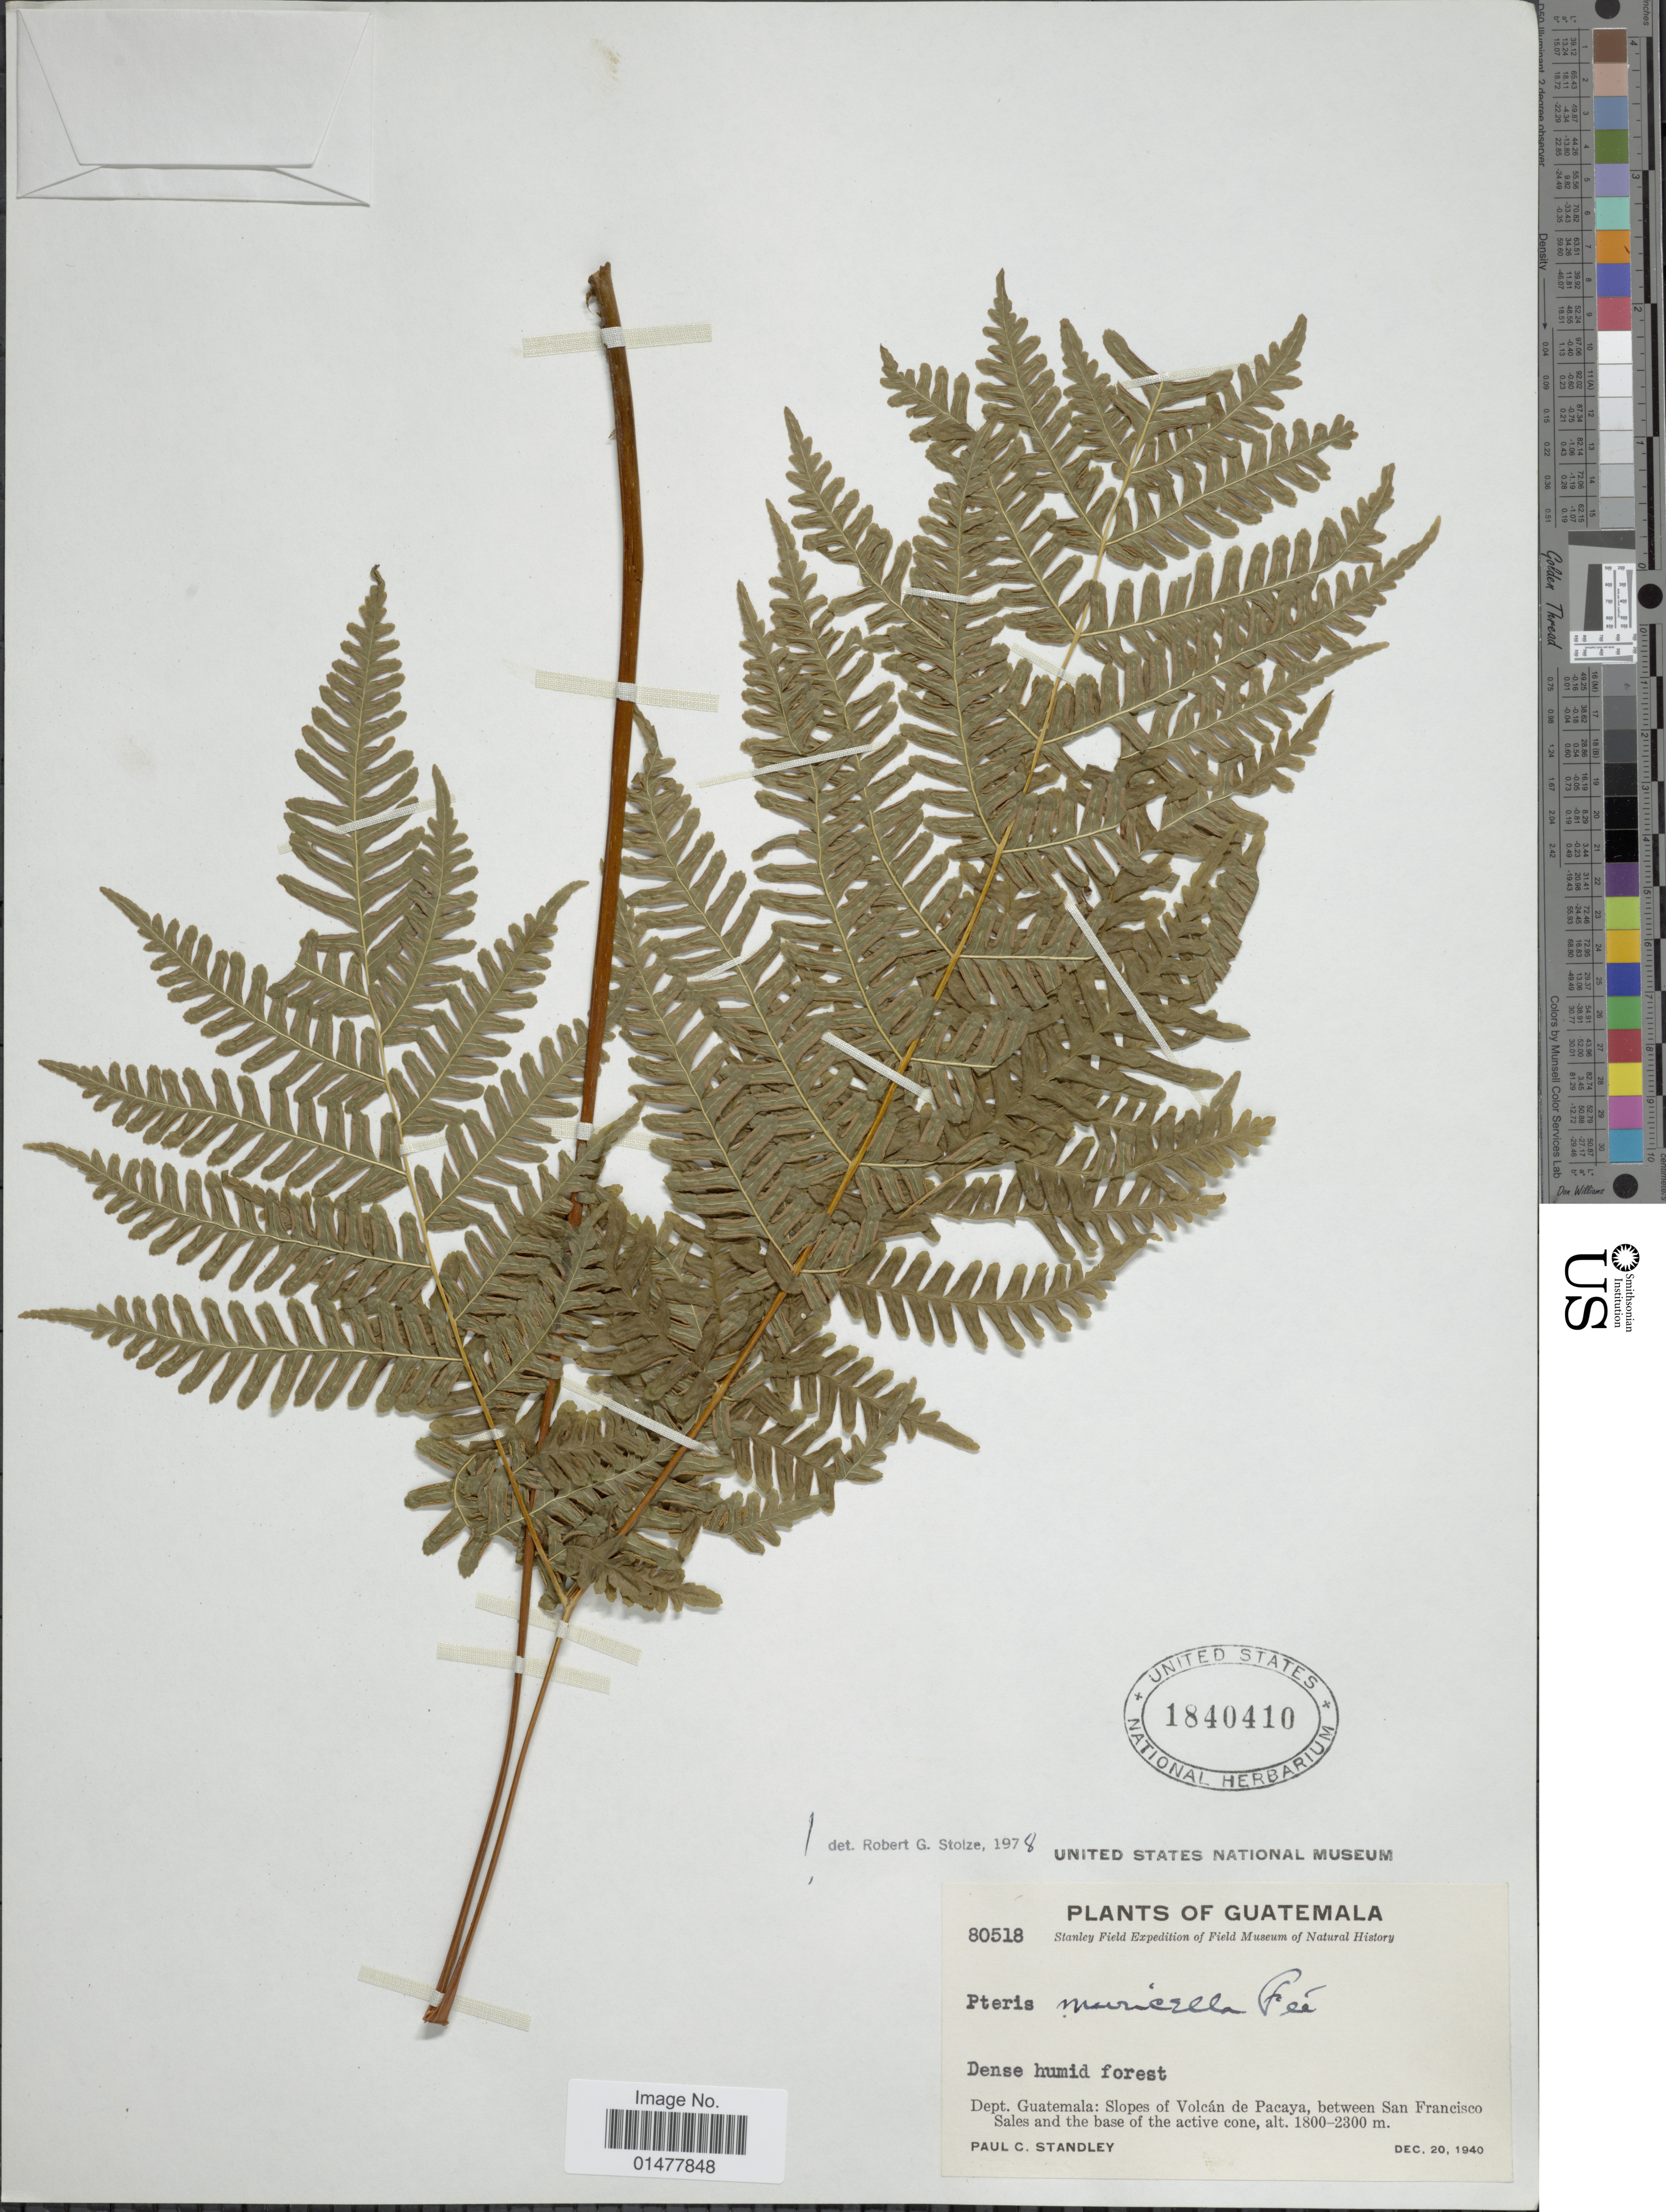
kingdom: Plantae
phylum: Tracheophyta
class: Polypodiopsida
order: Polypodiales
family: Pteridaceae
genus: Pteris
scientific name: Pteris muricella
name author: Fée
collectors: P. C. Standley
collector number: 80518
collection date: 1940-12-20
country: Guatemala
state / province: Guatemala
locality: Plants of Guatemala, Dept. Guatemala: Slopes of Volcán de Pacaya, between San Francisco Sales and the base of the active cone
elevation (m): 1800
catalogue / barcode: US 1840410